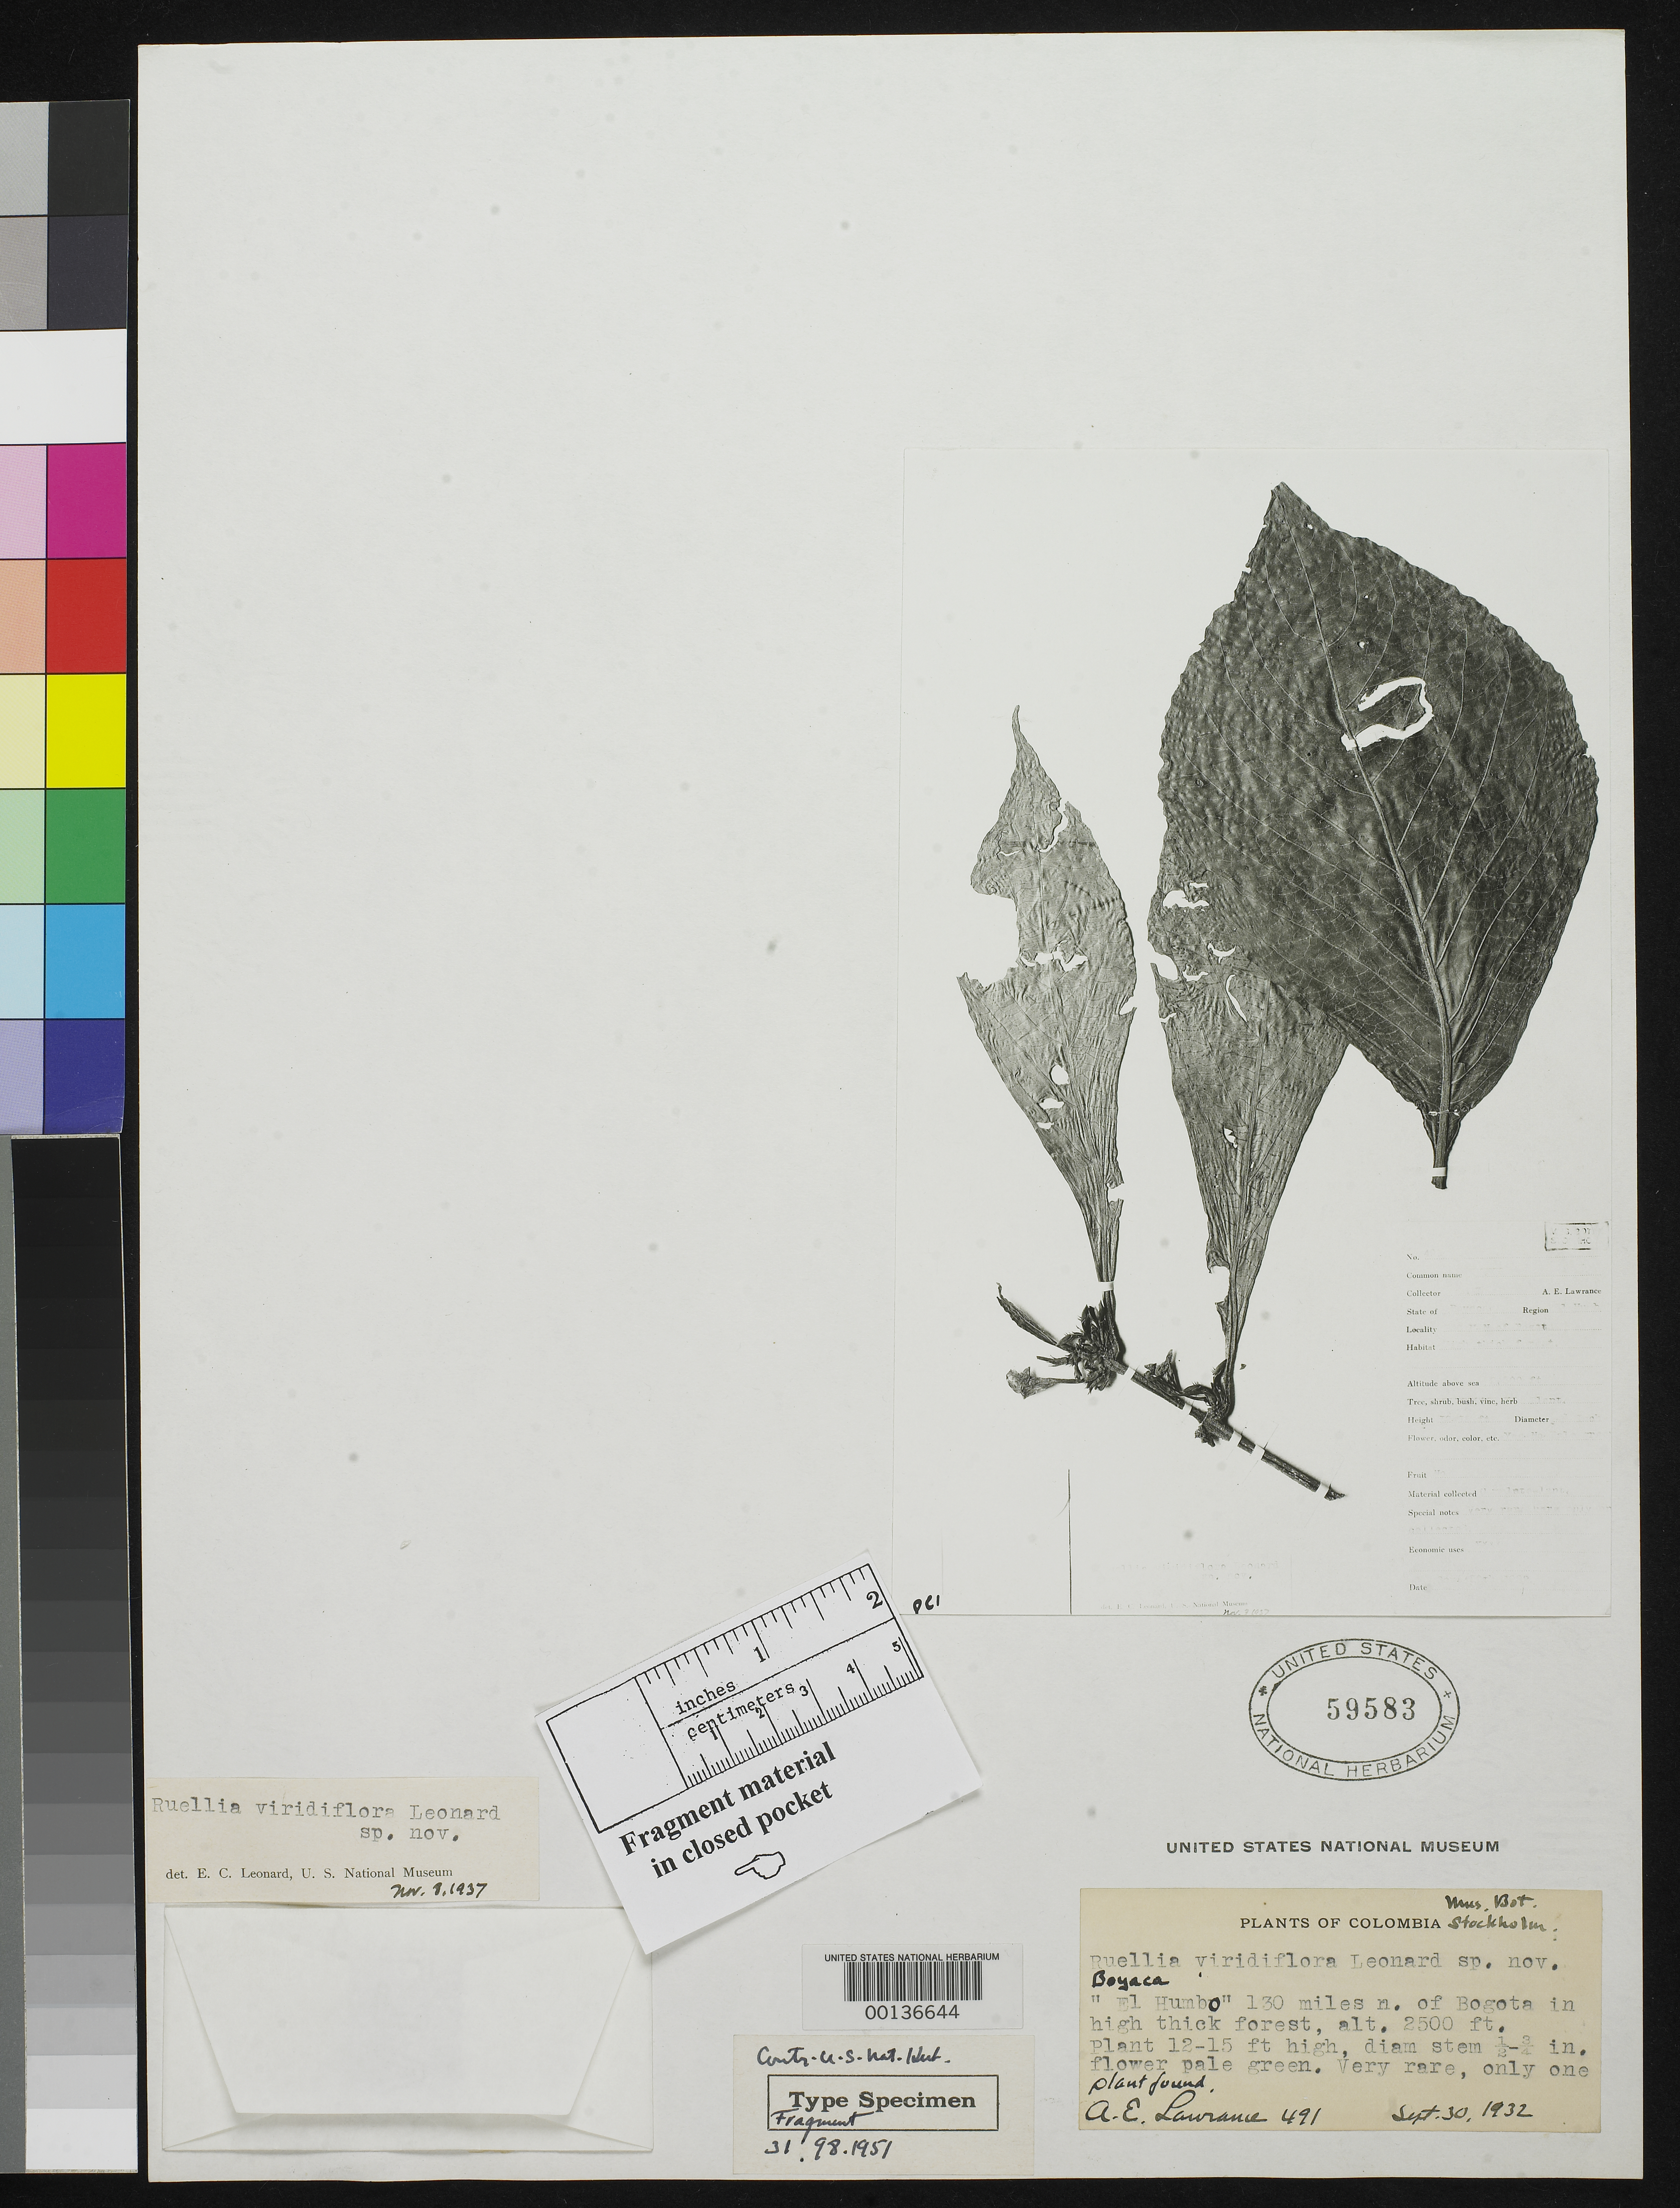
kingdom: Plantae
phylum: Tracheophyta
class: Magnoliopsida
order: Lamiales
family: Acanthaceae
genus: Ruellia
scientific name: Ruellia viridiflora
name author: Leonard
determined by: Leonard, Emery C., (US)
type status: Type Fragment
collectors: A. Lawrance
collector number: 491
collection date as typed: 30 Sep 1932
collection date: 1932-09-30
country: Colombia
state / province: Boyacá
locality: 130 mi N of Bogota at El HUmbo.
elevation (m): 762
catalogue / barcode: US 59583